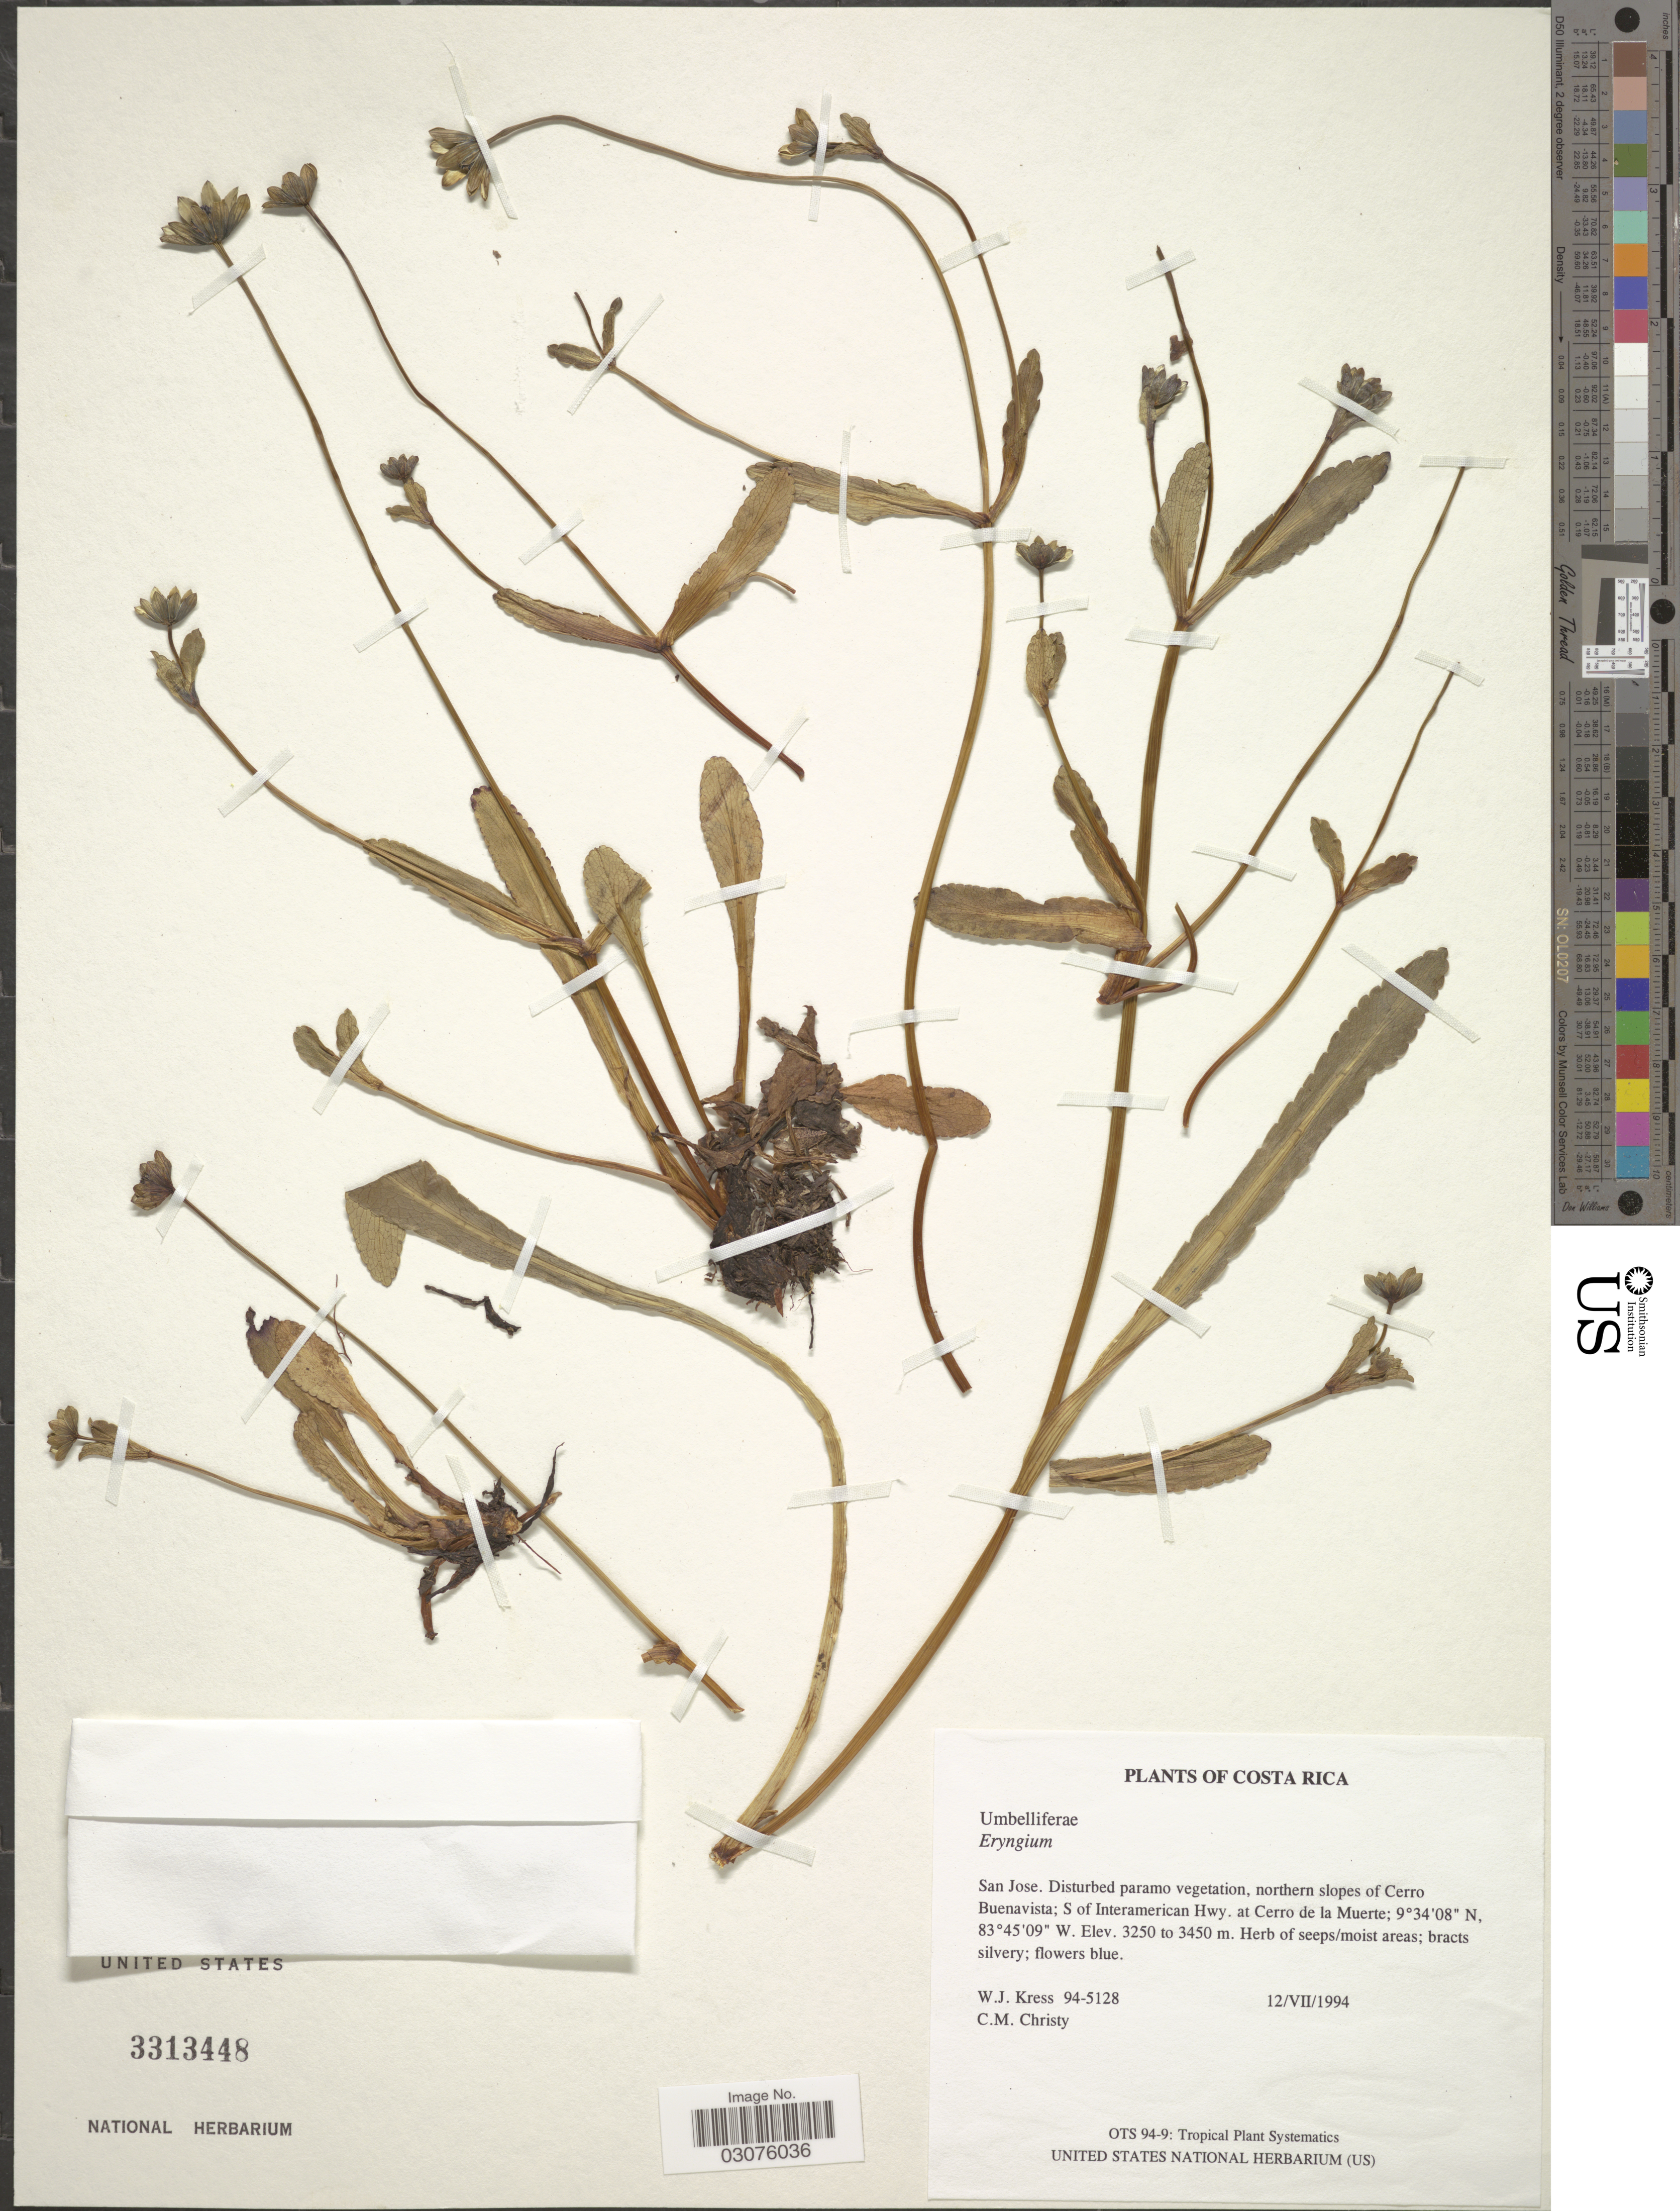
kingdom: Plantae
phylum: Tracheophyta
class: Magnoliopsida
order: Apiales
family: Apiaceae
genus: Eryngium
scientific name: Eryngium bourgatii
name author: Gouan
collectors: W. J. Kress & C. M. Christy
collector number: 94-5128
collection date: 1994-07-12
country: Costa Rica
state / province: San José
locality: San Jose. Disturbed paramo vegetation, northern slopes of Cerro Buenavista; S of Interamerican Hwy. at Cerro de la Muerte.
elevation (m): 3250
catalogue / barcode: US 3313448